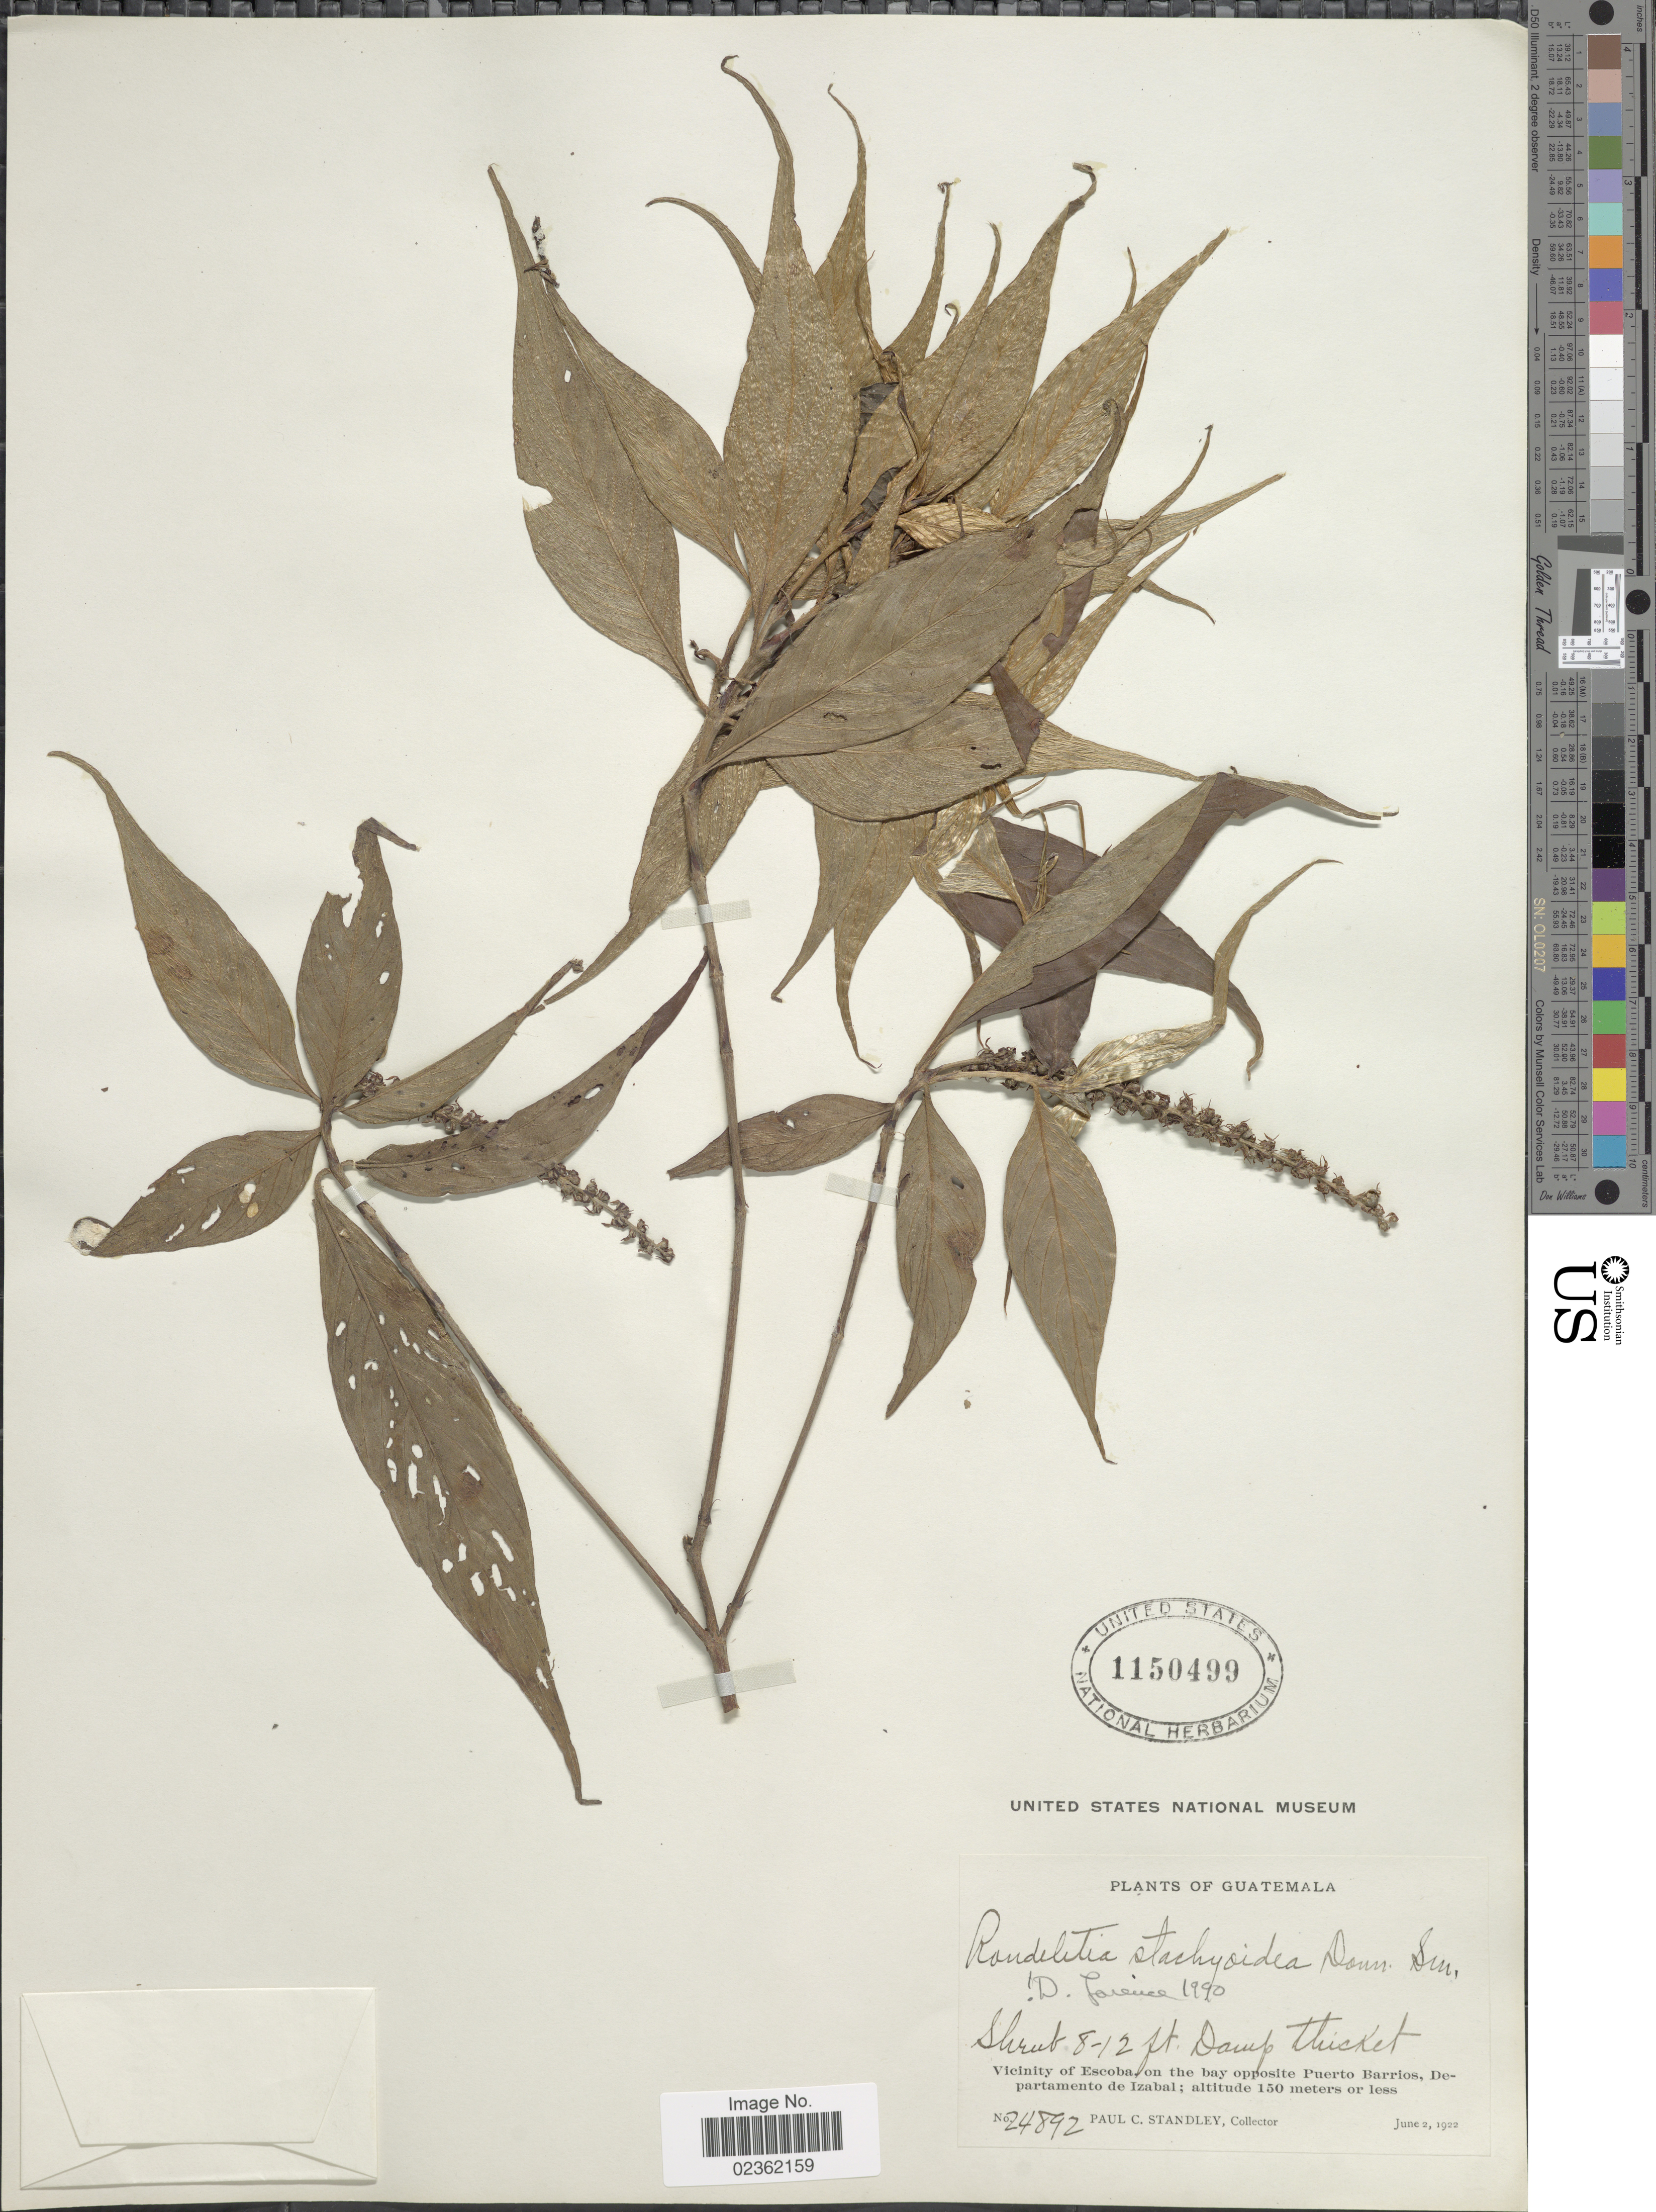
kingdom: Plantae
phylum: Tracheophyta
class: Magnoliopsida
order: Gentianales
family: Rubiaceae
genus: Rondeletia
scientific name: Rondeletia stachyoidea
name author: Donn. Sm.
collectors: P. C. Standley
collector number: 248982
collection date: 1922-06-02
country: Guatemala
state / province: Izabal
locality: Damp thicket, Vicinity of Escoba, on the bay opposite Puerto Barrios.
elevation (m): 150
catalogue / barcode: US 1150499